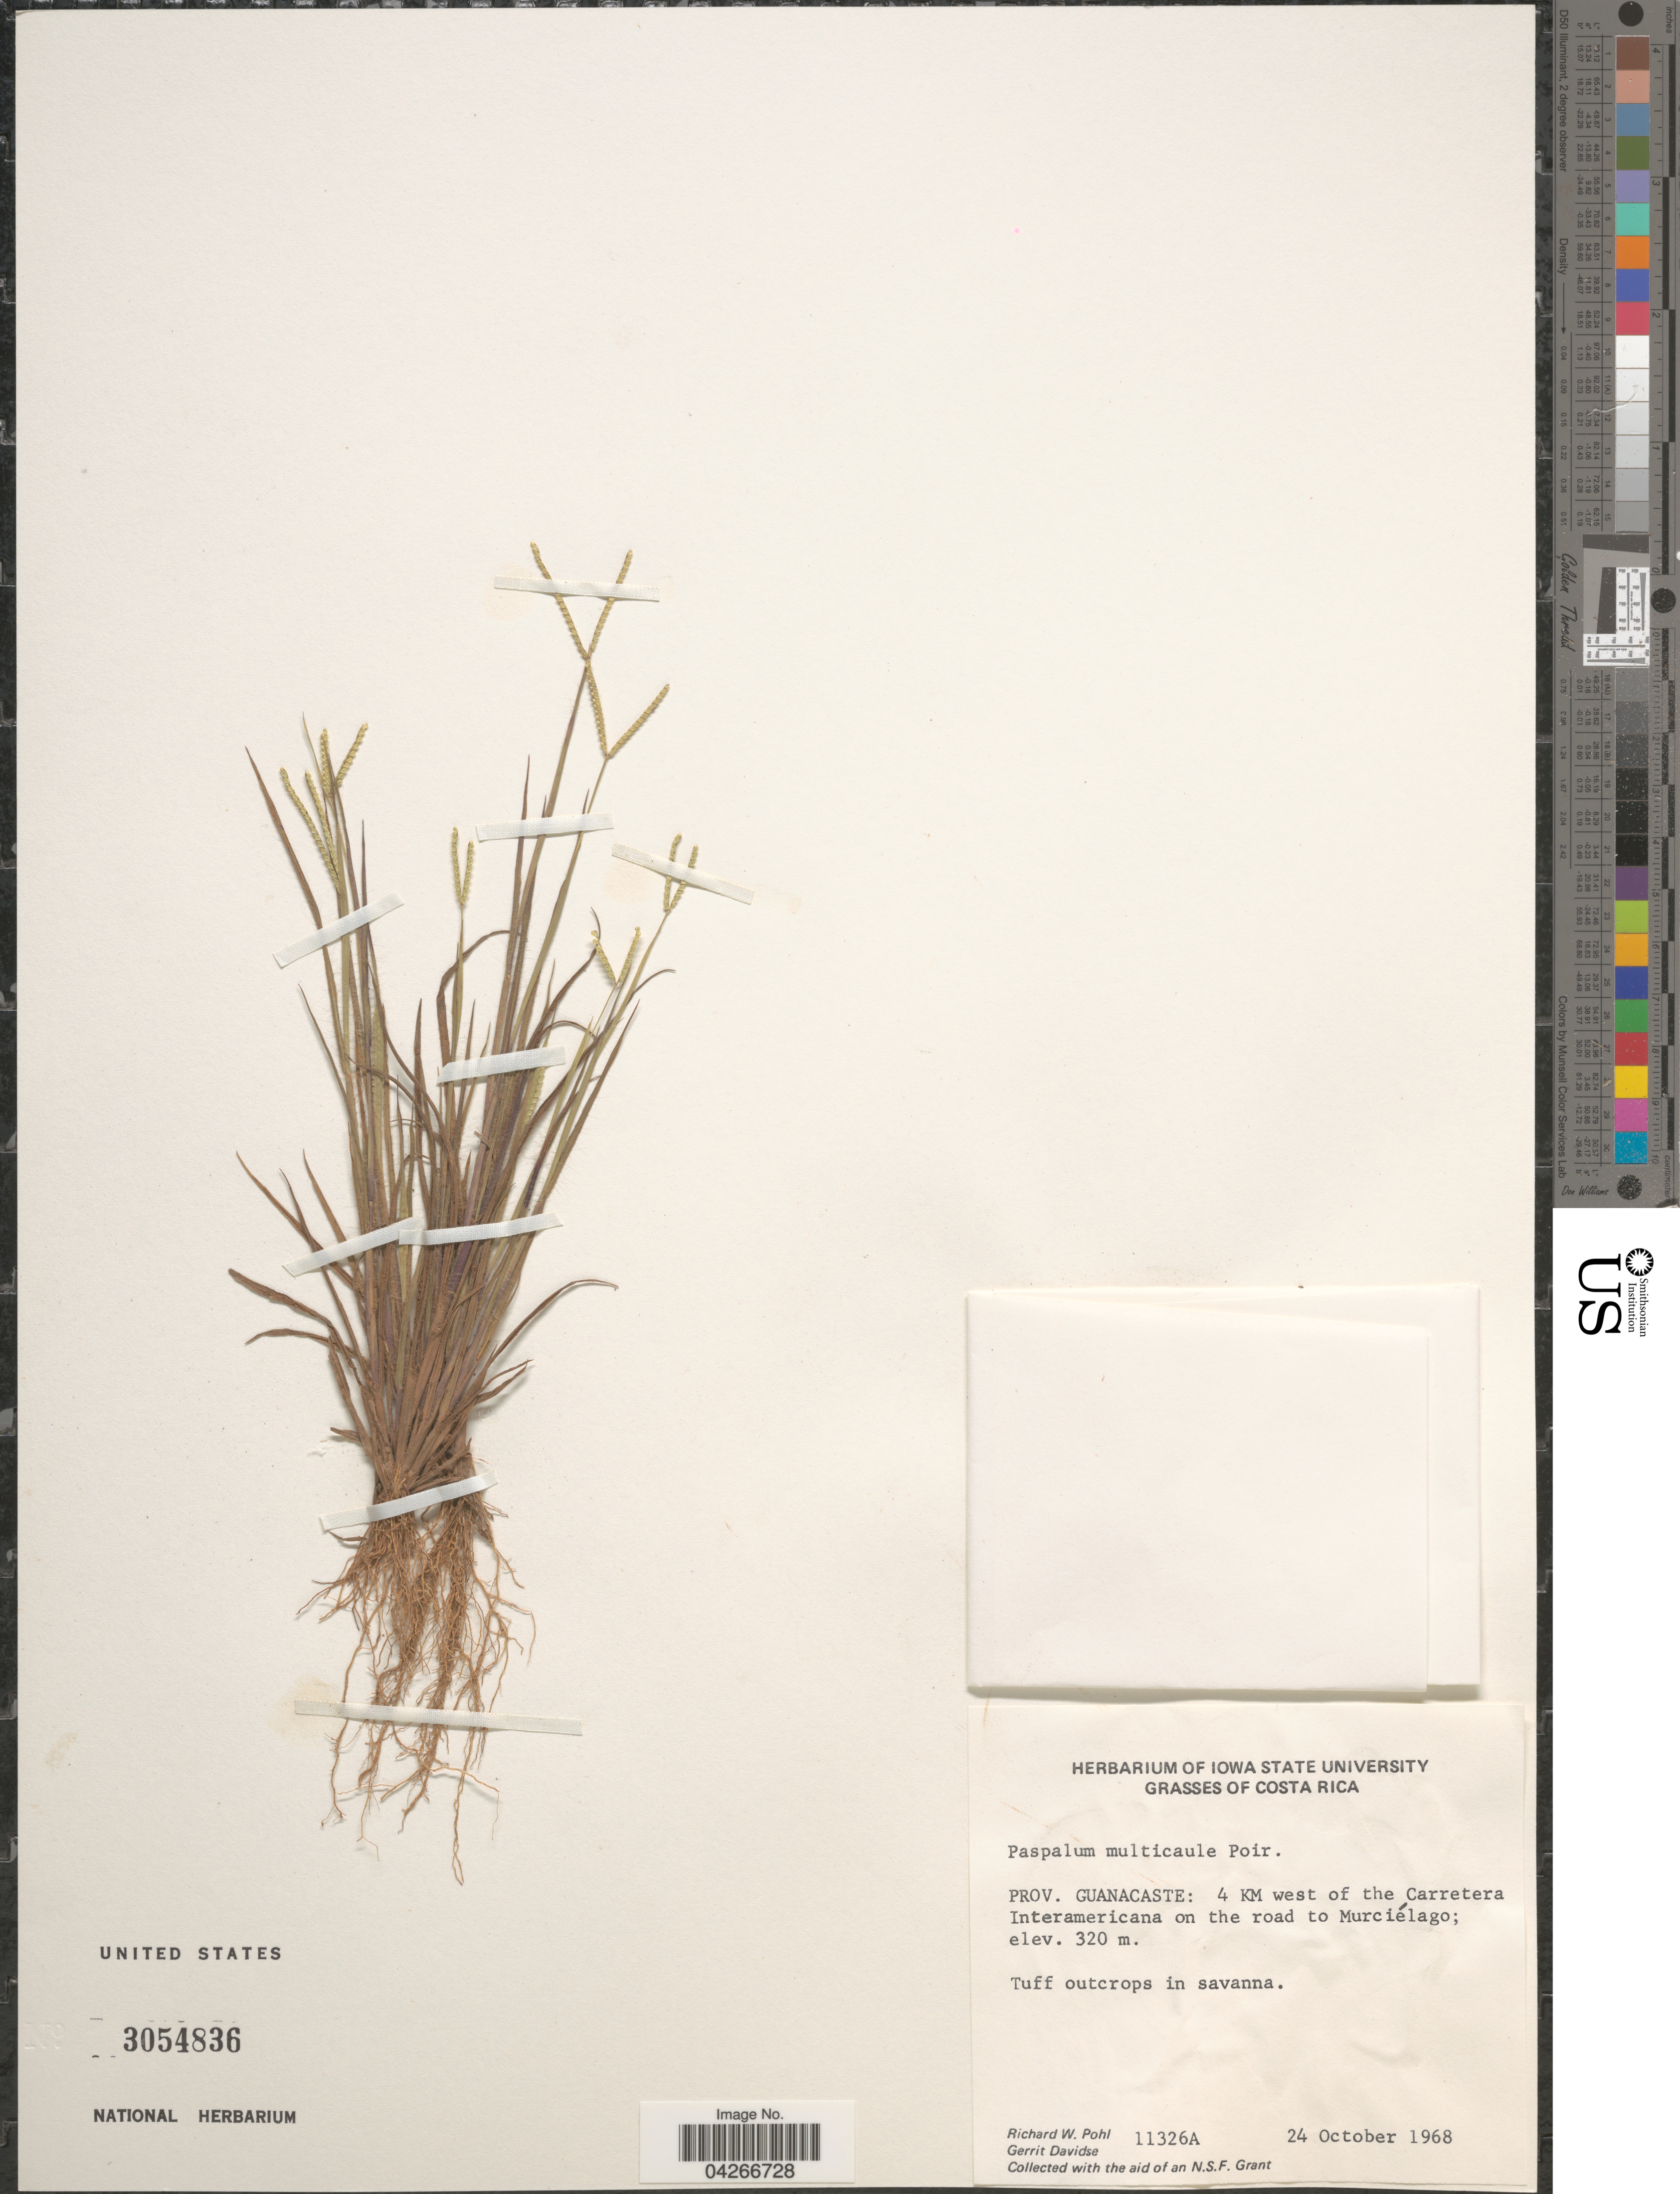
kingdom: Plantae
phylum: Tracheophyta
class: Liliopsida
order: Poales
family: Poaceae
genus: Paspalum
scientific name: Paspalum multicaule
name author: Poir. in Lam.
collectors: R. W. Pohl & G. Davidse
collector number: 11326A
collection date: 1968-10-24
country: Costa Rica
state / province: Guanacaste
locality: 4 KM west of the Carretera Interamericana on the road to Murciélago.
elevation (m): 320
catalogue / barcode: US 3054836